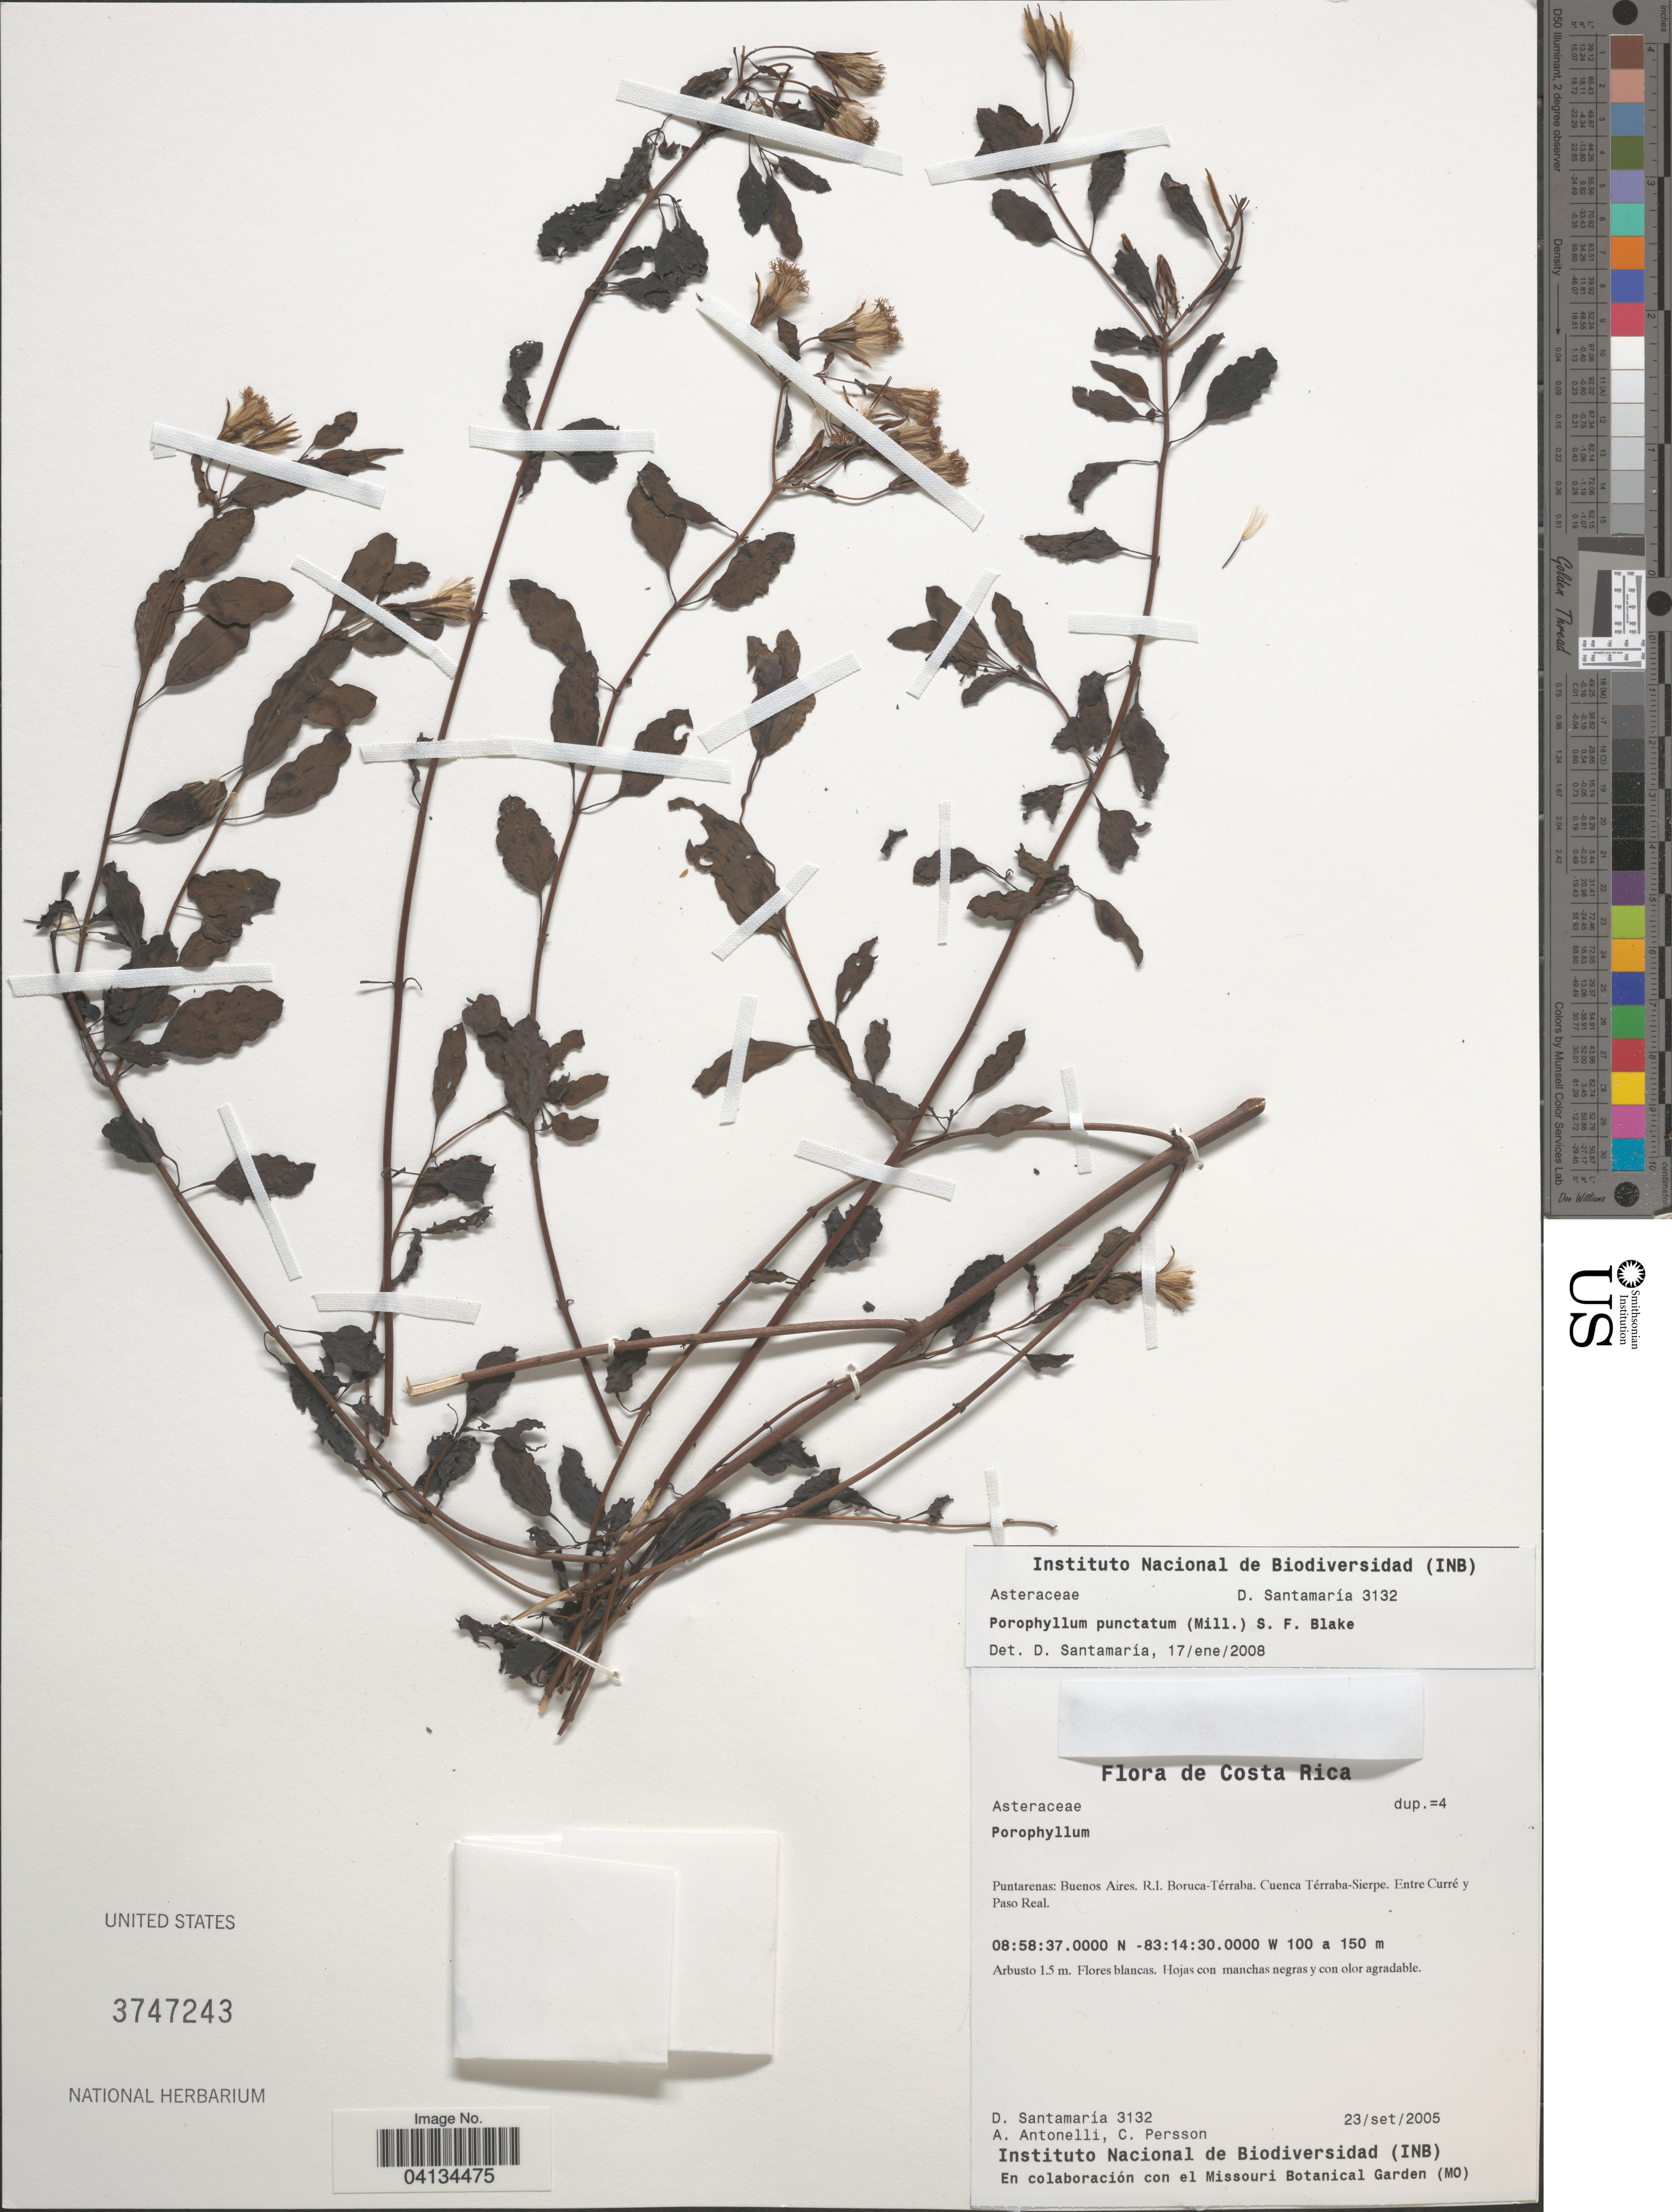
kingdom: Plantae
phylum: Tracheophyta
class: Magnoliopsida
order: Asterales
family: Asteraceae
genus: Porophyllum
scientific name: Porophyllum punctatum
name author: (Mill.) S.F. Blake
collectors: D. Santamaria, A. Antonelli & C. Persson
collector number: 3132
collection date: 2005-09-23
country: Costa Rica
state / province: Puntarenas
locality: Buenos Aires. R.I. Boruca-Térraba. Cuenca Térraba-Sierpe. Entre Curré y Paso Real.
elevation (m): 100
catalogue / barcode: US 3747243